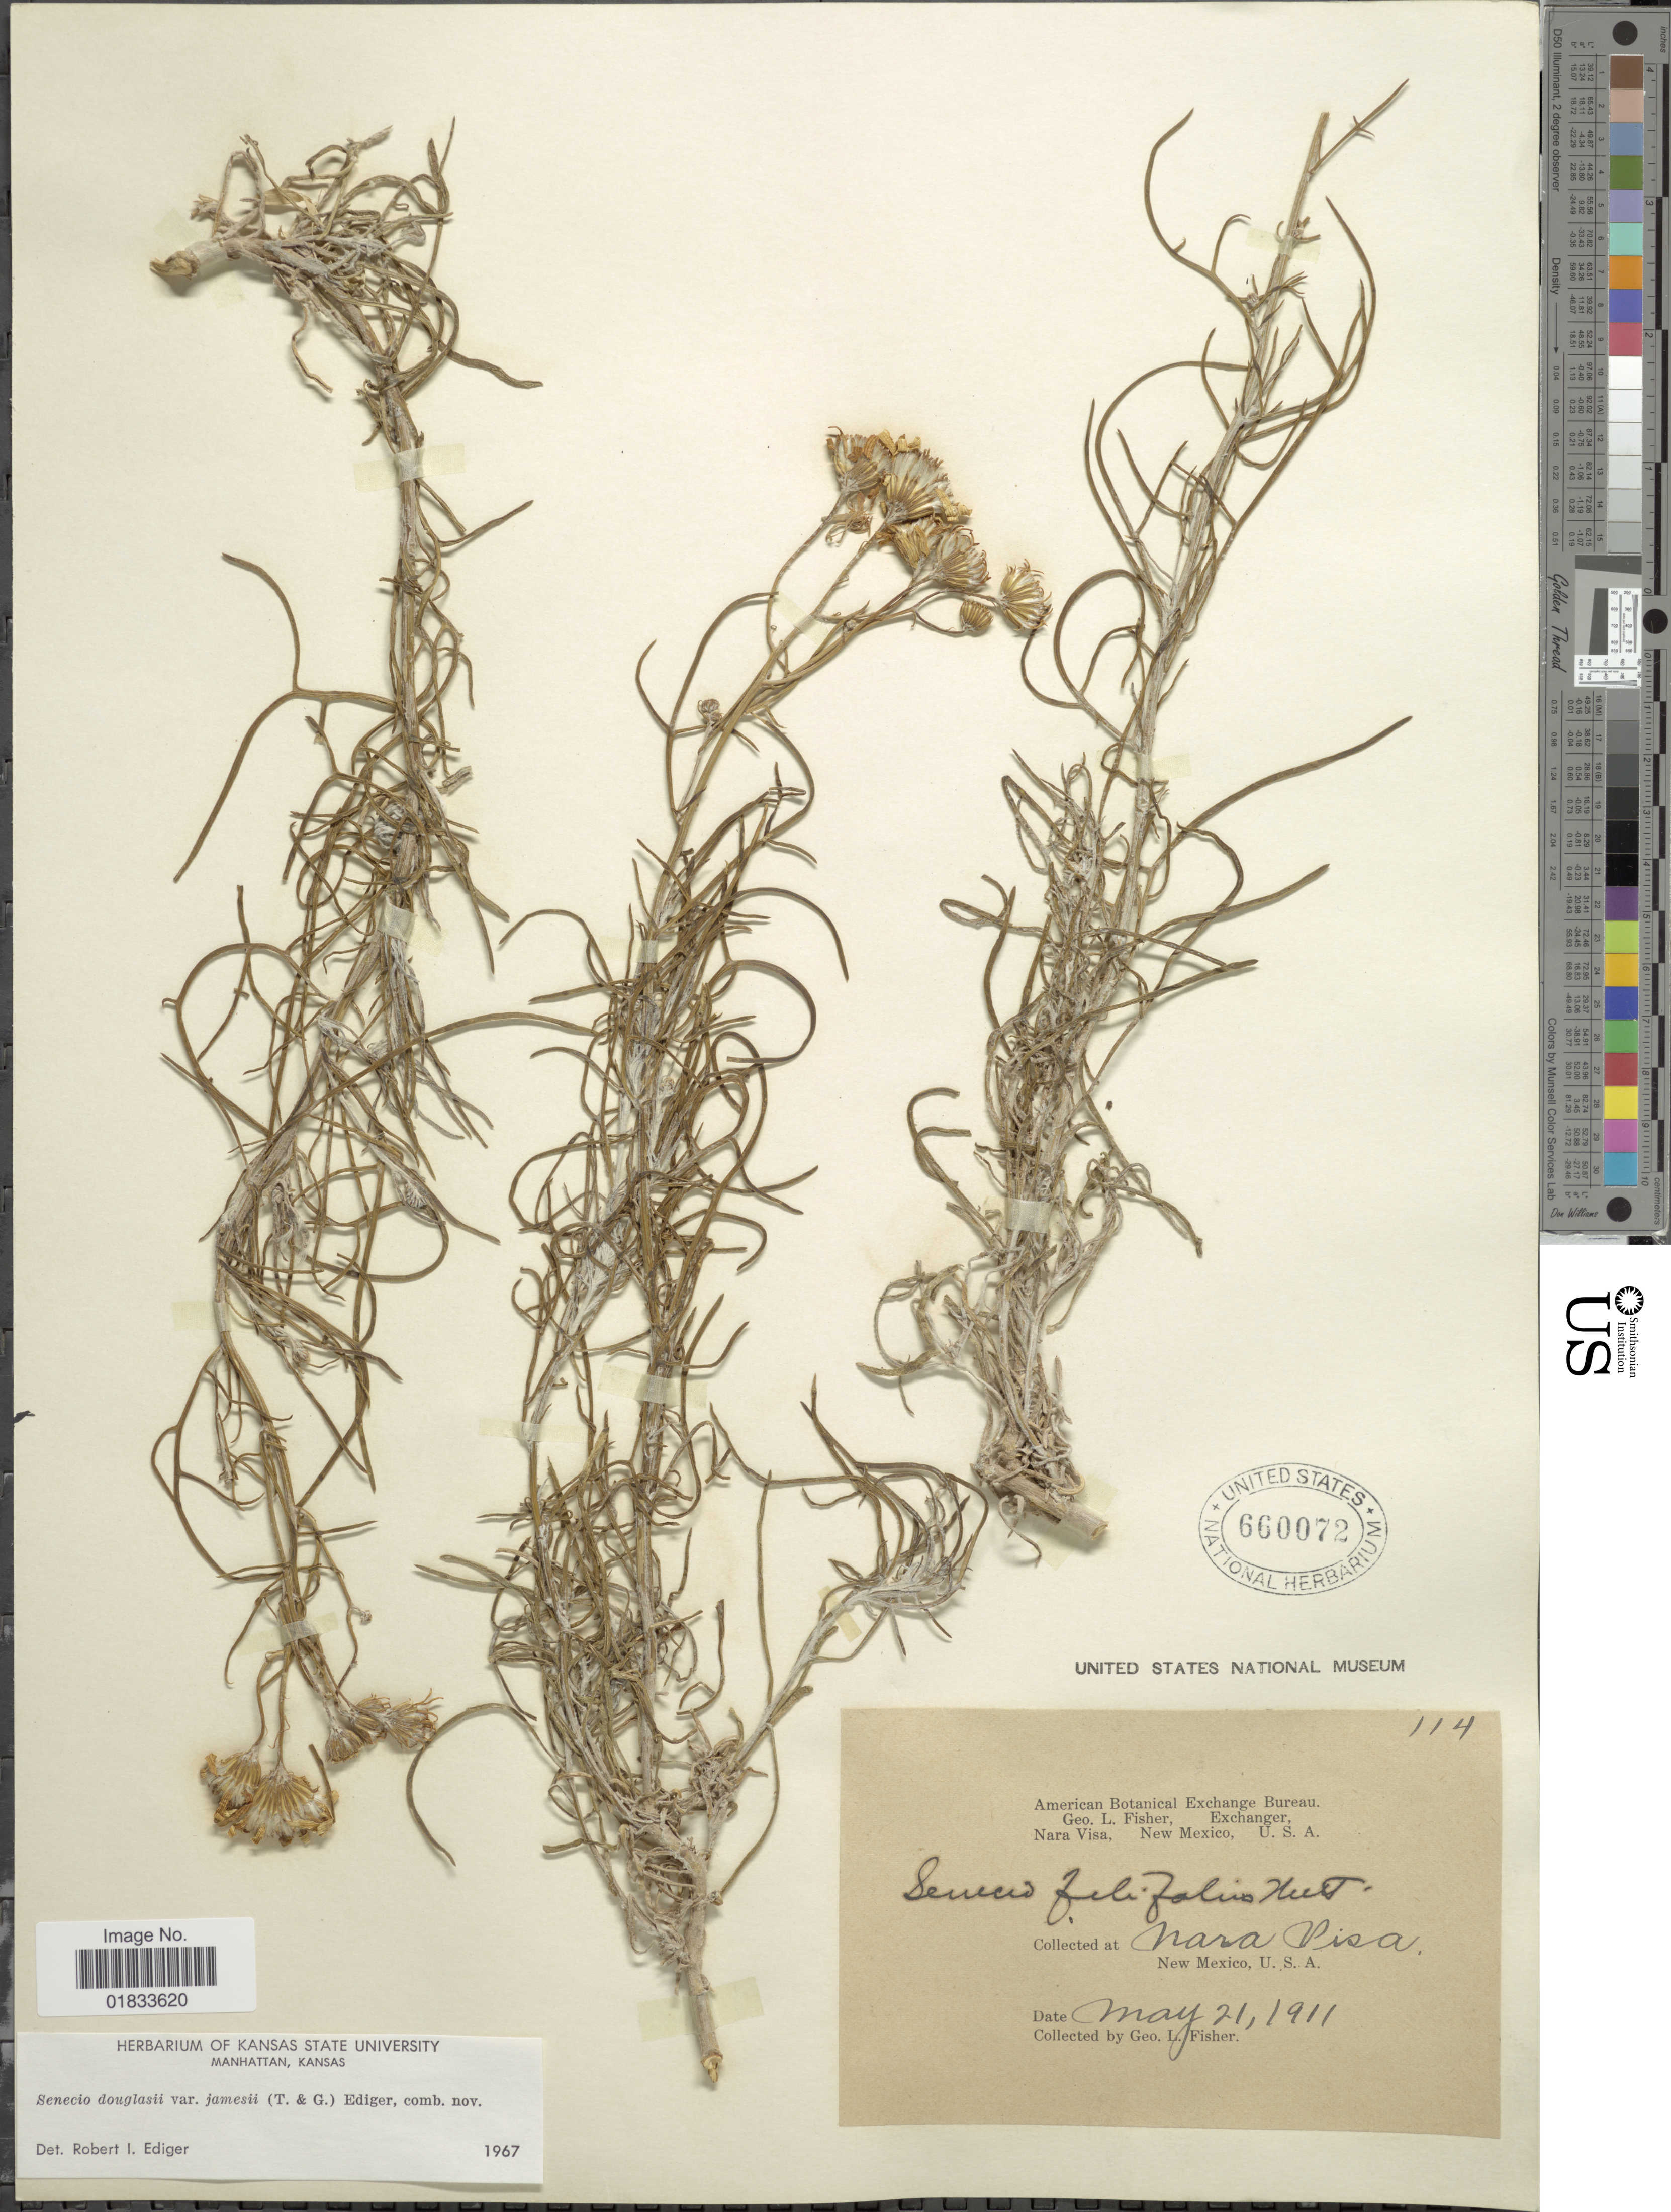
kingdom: Plantae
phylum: Tracheophyta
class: Magnoliopsida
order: Asterales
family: Asteraceae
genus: Senecio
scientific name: Senecio flaccidus var. flaccidus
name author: Less.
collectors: G. L. Fisher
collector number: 114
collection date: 1911-05-21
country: United States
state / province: New Mexico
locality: Nara Pisa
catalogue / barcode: US 660072